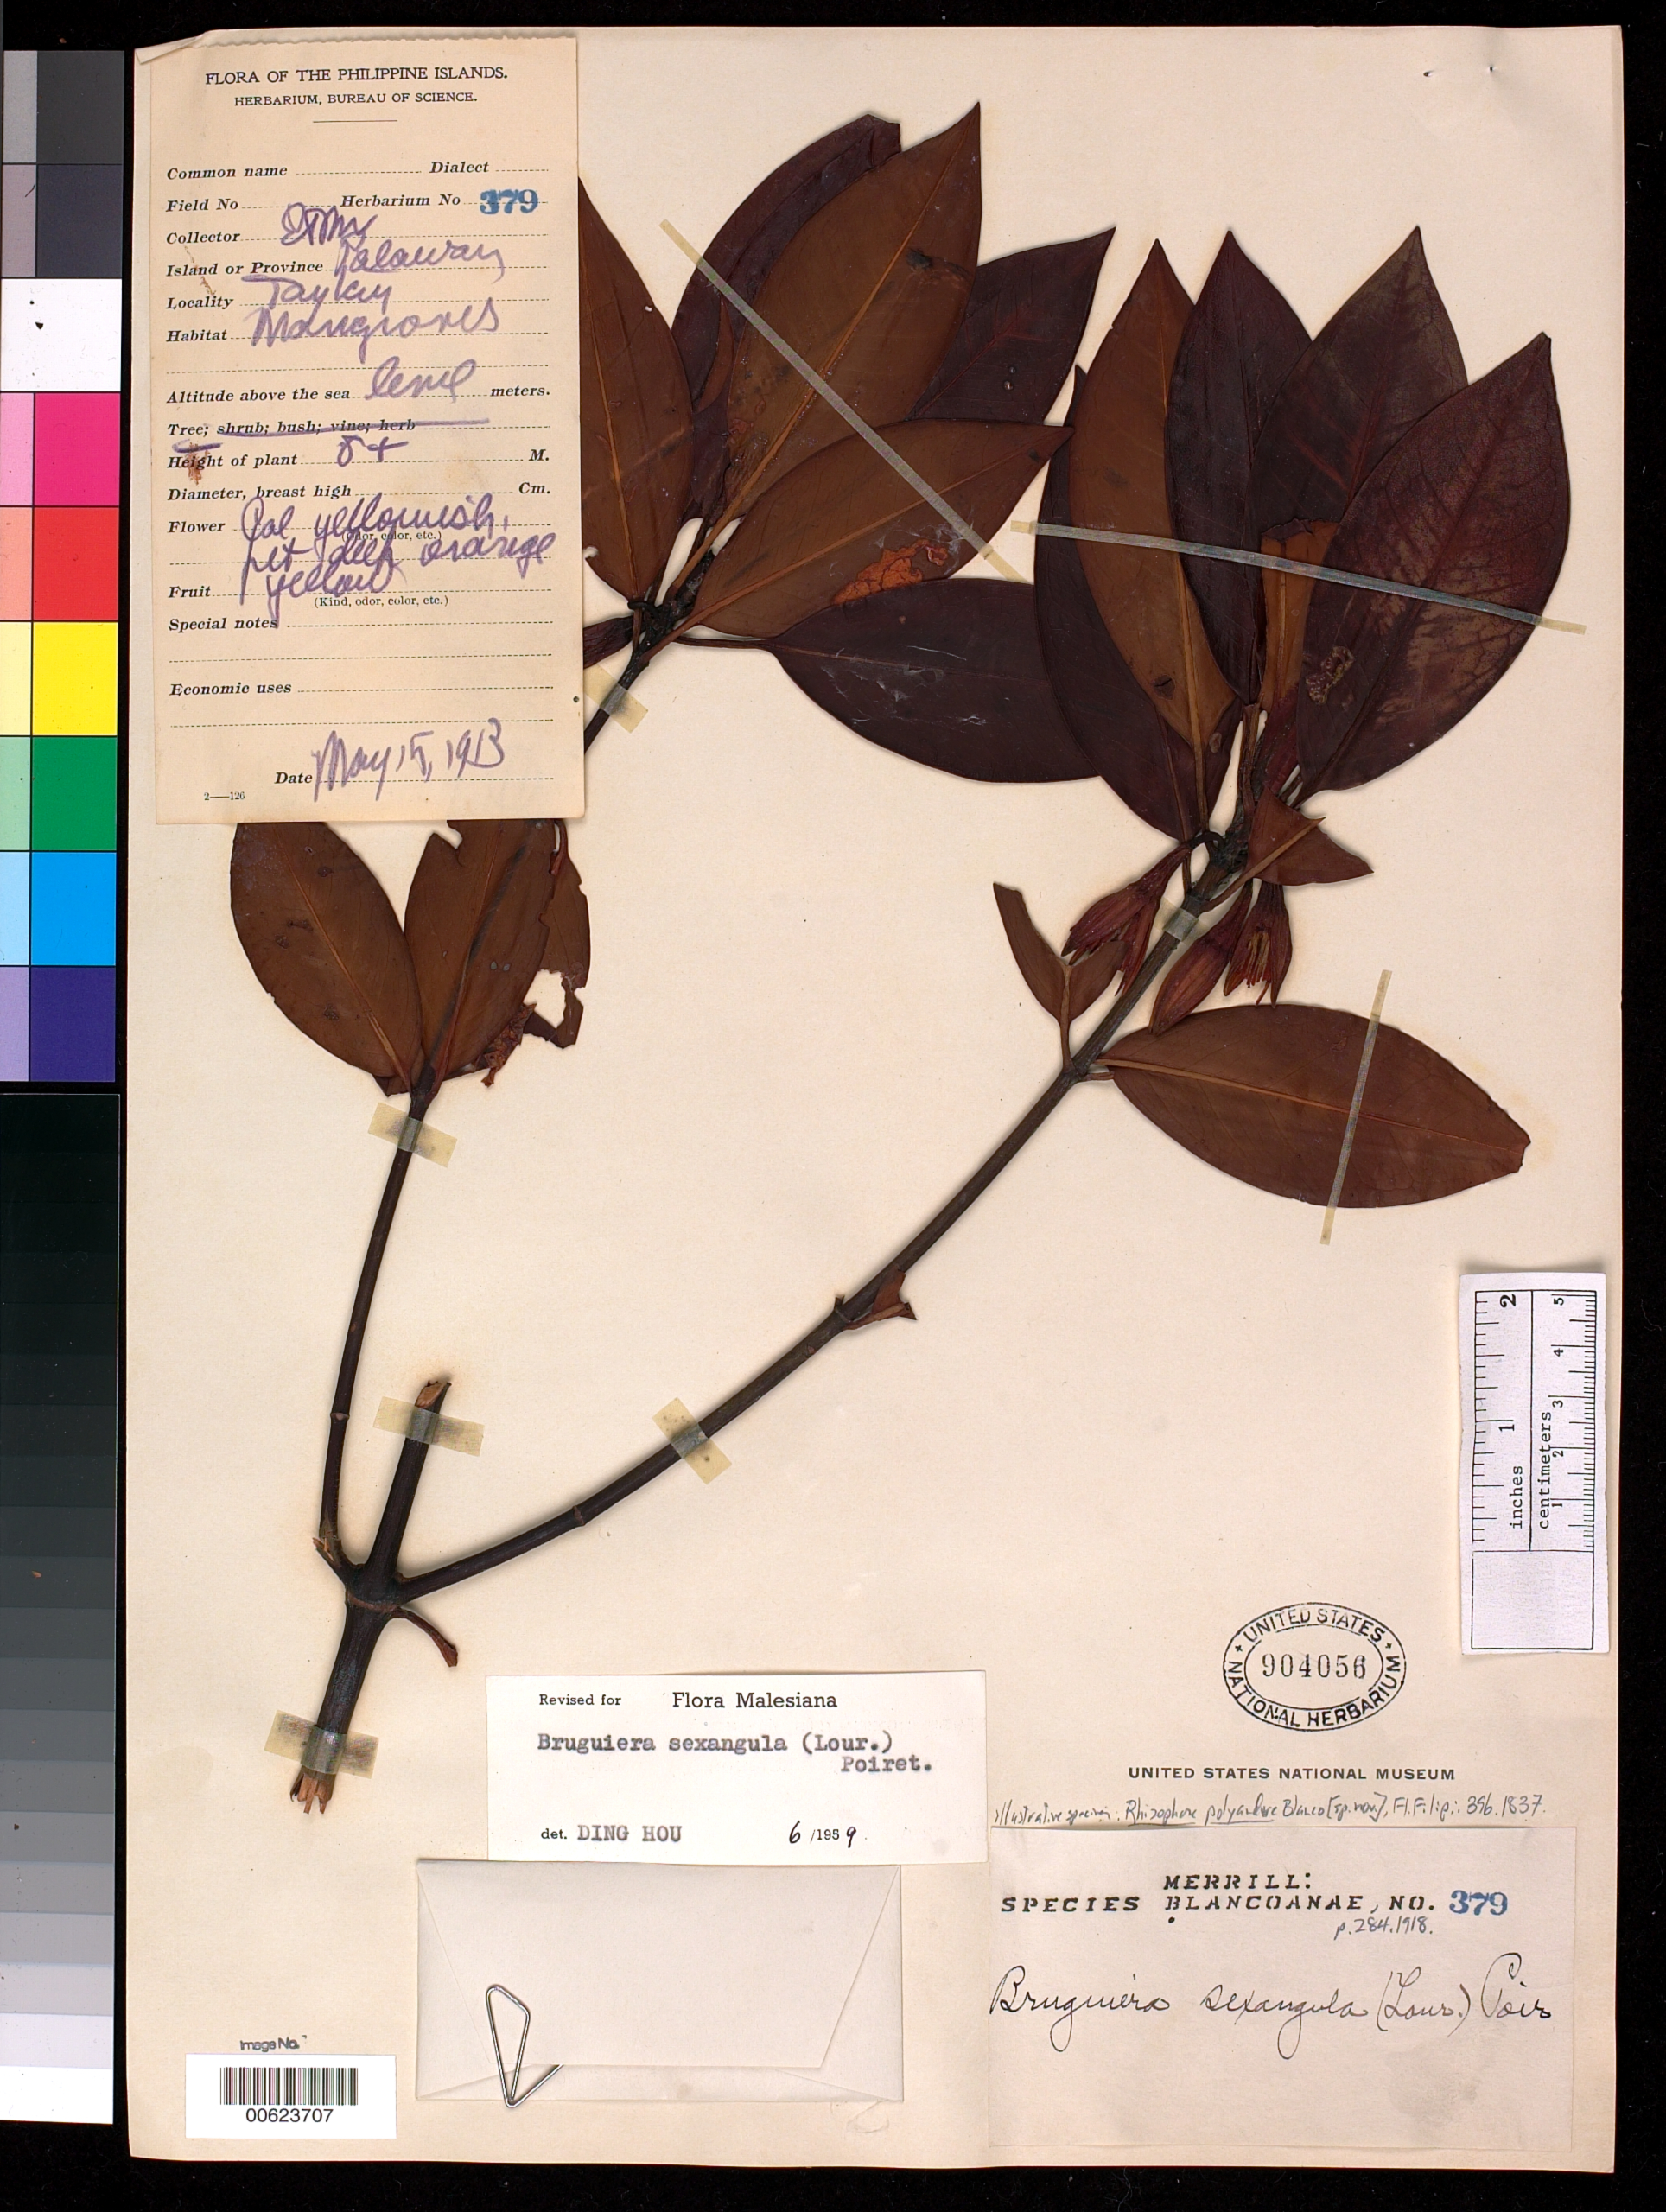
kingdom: Plantae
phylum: Tracheophyta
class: Magnoliopsida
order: Malpighiales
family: Rhizophoraceae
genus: Bruguiera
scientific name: Bruguiera sexangula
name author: (Lour.) Poir.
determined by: Ding Hou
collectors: E. D. Merrill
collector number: Sp. Blancoan. 0379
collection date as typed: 15 May 1913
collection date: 1913-05-15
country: Philippines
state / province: Mimaropa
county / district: Palawan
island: Palawan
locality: Taytay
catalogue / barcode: US 904056